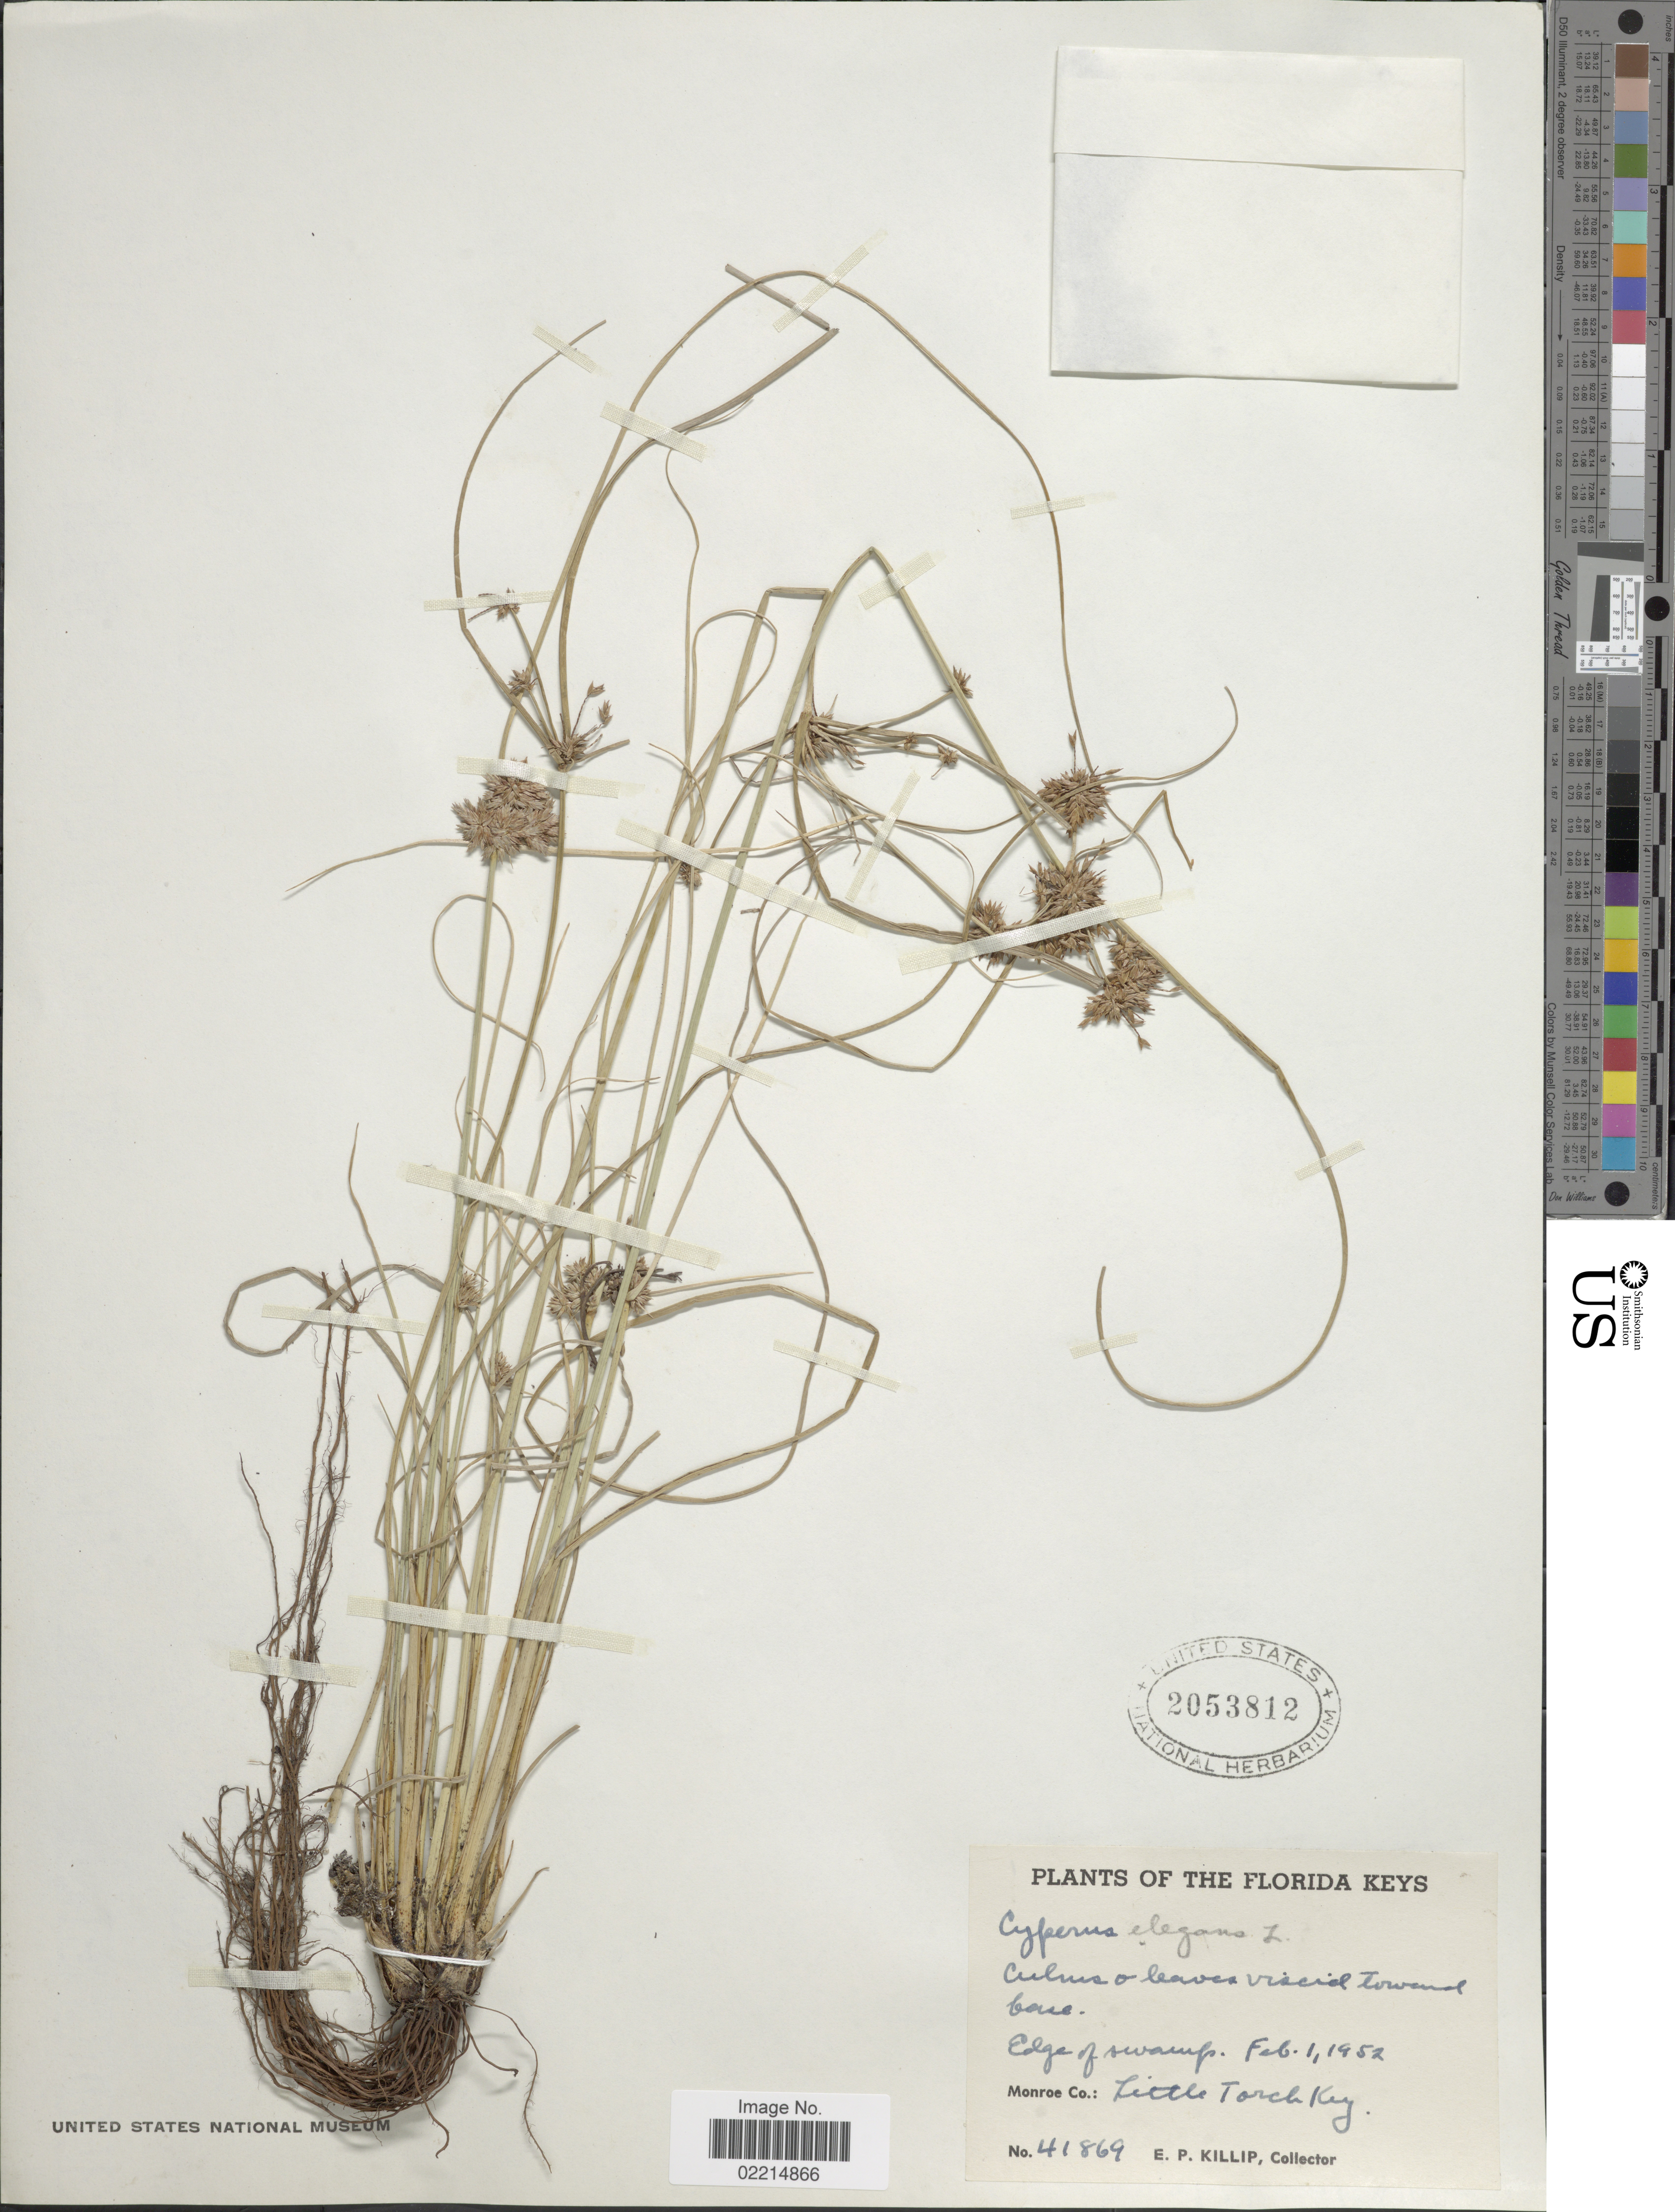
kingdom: Plantae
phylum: Tracheophyta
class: Liliopsida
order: Poales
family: Cyperaceae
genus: Cyperus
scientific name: Cyperus elegans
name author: L.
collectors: E. P. Killip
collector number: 41869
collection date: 1952-02-01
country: United States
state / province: Florida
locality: Edge of swamp, Monroe Co.: Little Torch Key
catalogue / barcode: US 2053812